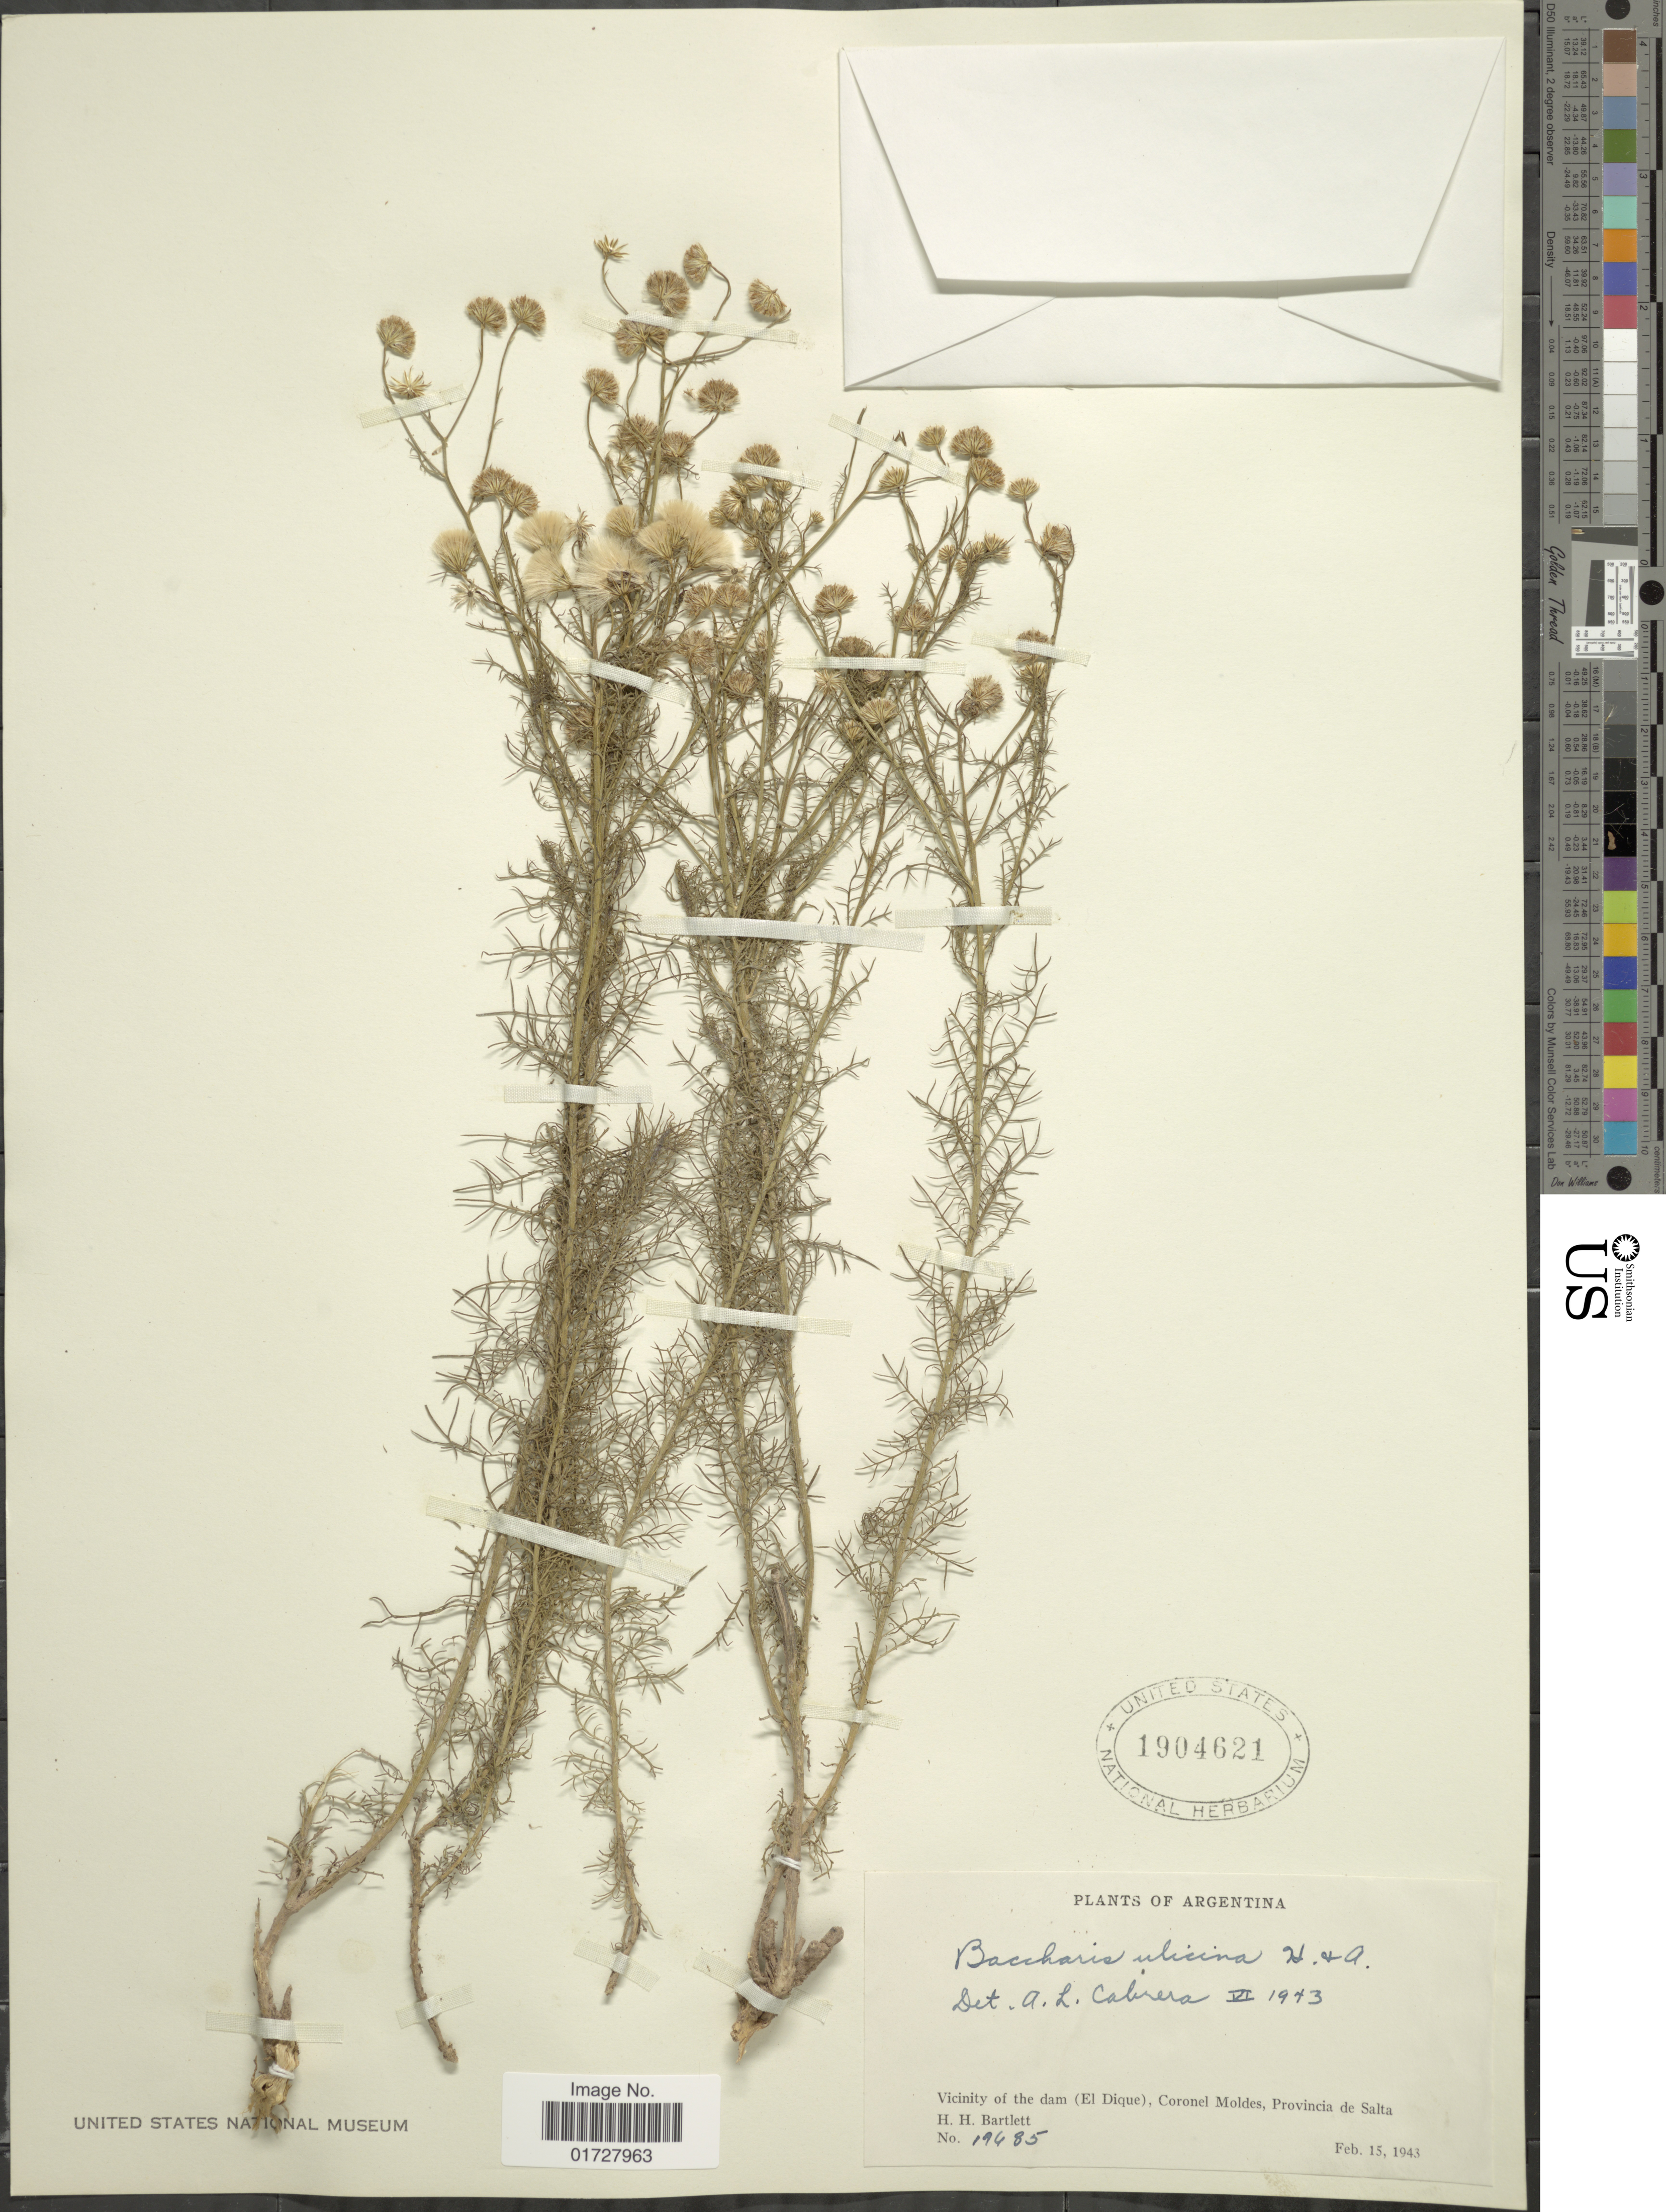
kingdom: Plantae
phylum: Tracheophyta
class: Magnoliopsida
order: Asterales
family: Asteraceae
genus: Baccharis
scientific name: Baccharis ulicina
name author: Hook. & Arn.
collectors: H. H. Bartlett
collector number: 19485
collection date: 1943-02-15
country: Argentina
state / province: Salta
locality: Vicinity of the dam (El Dique), Coronel Moldes)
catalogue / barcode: US 1904621